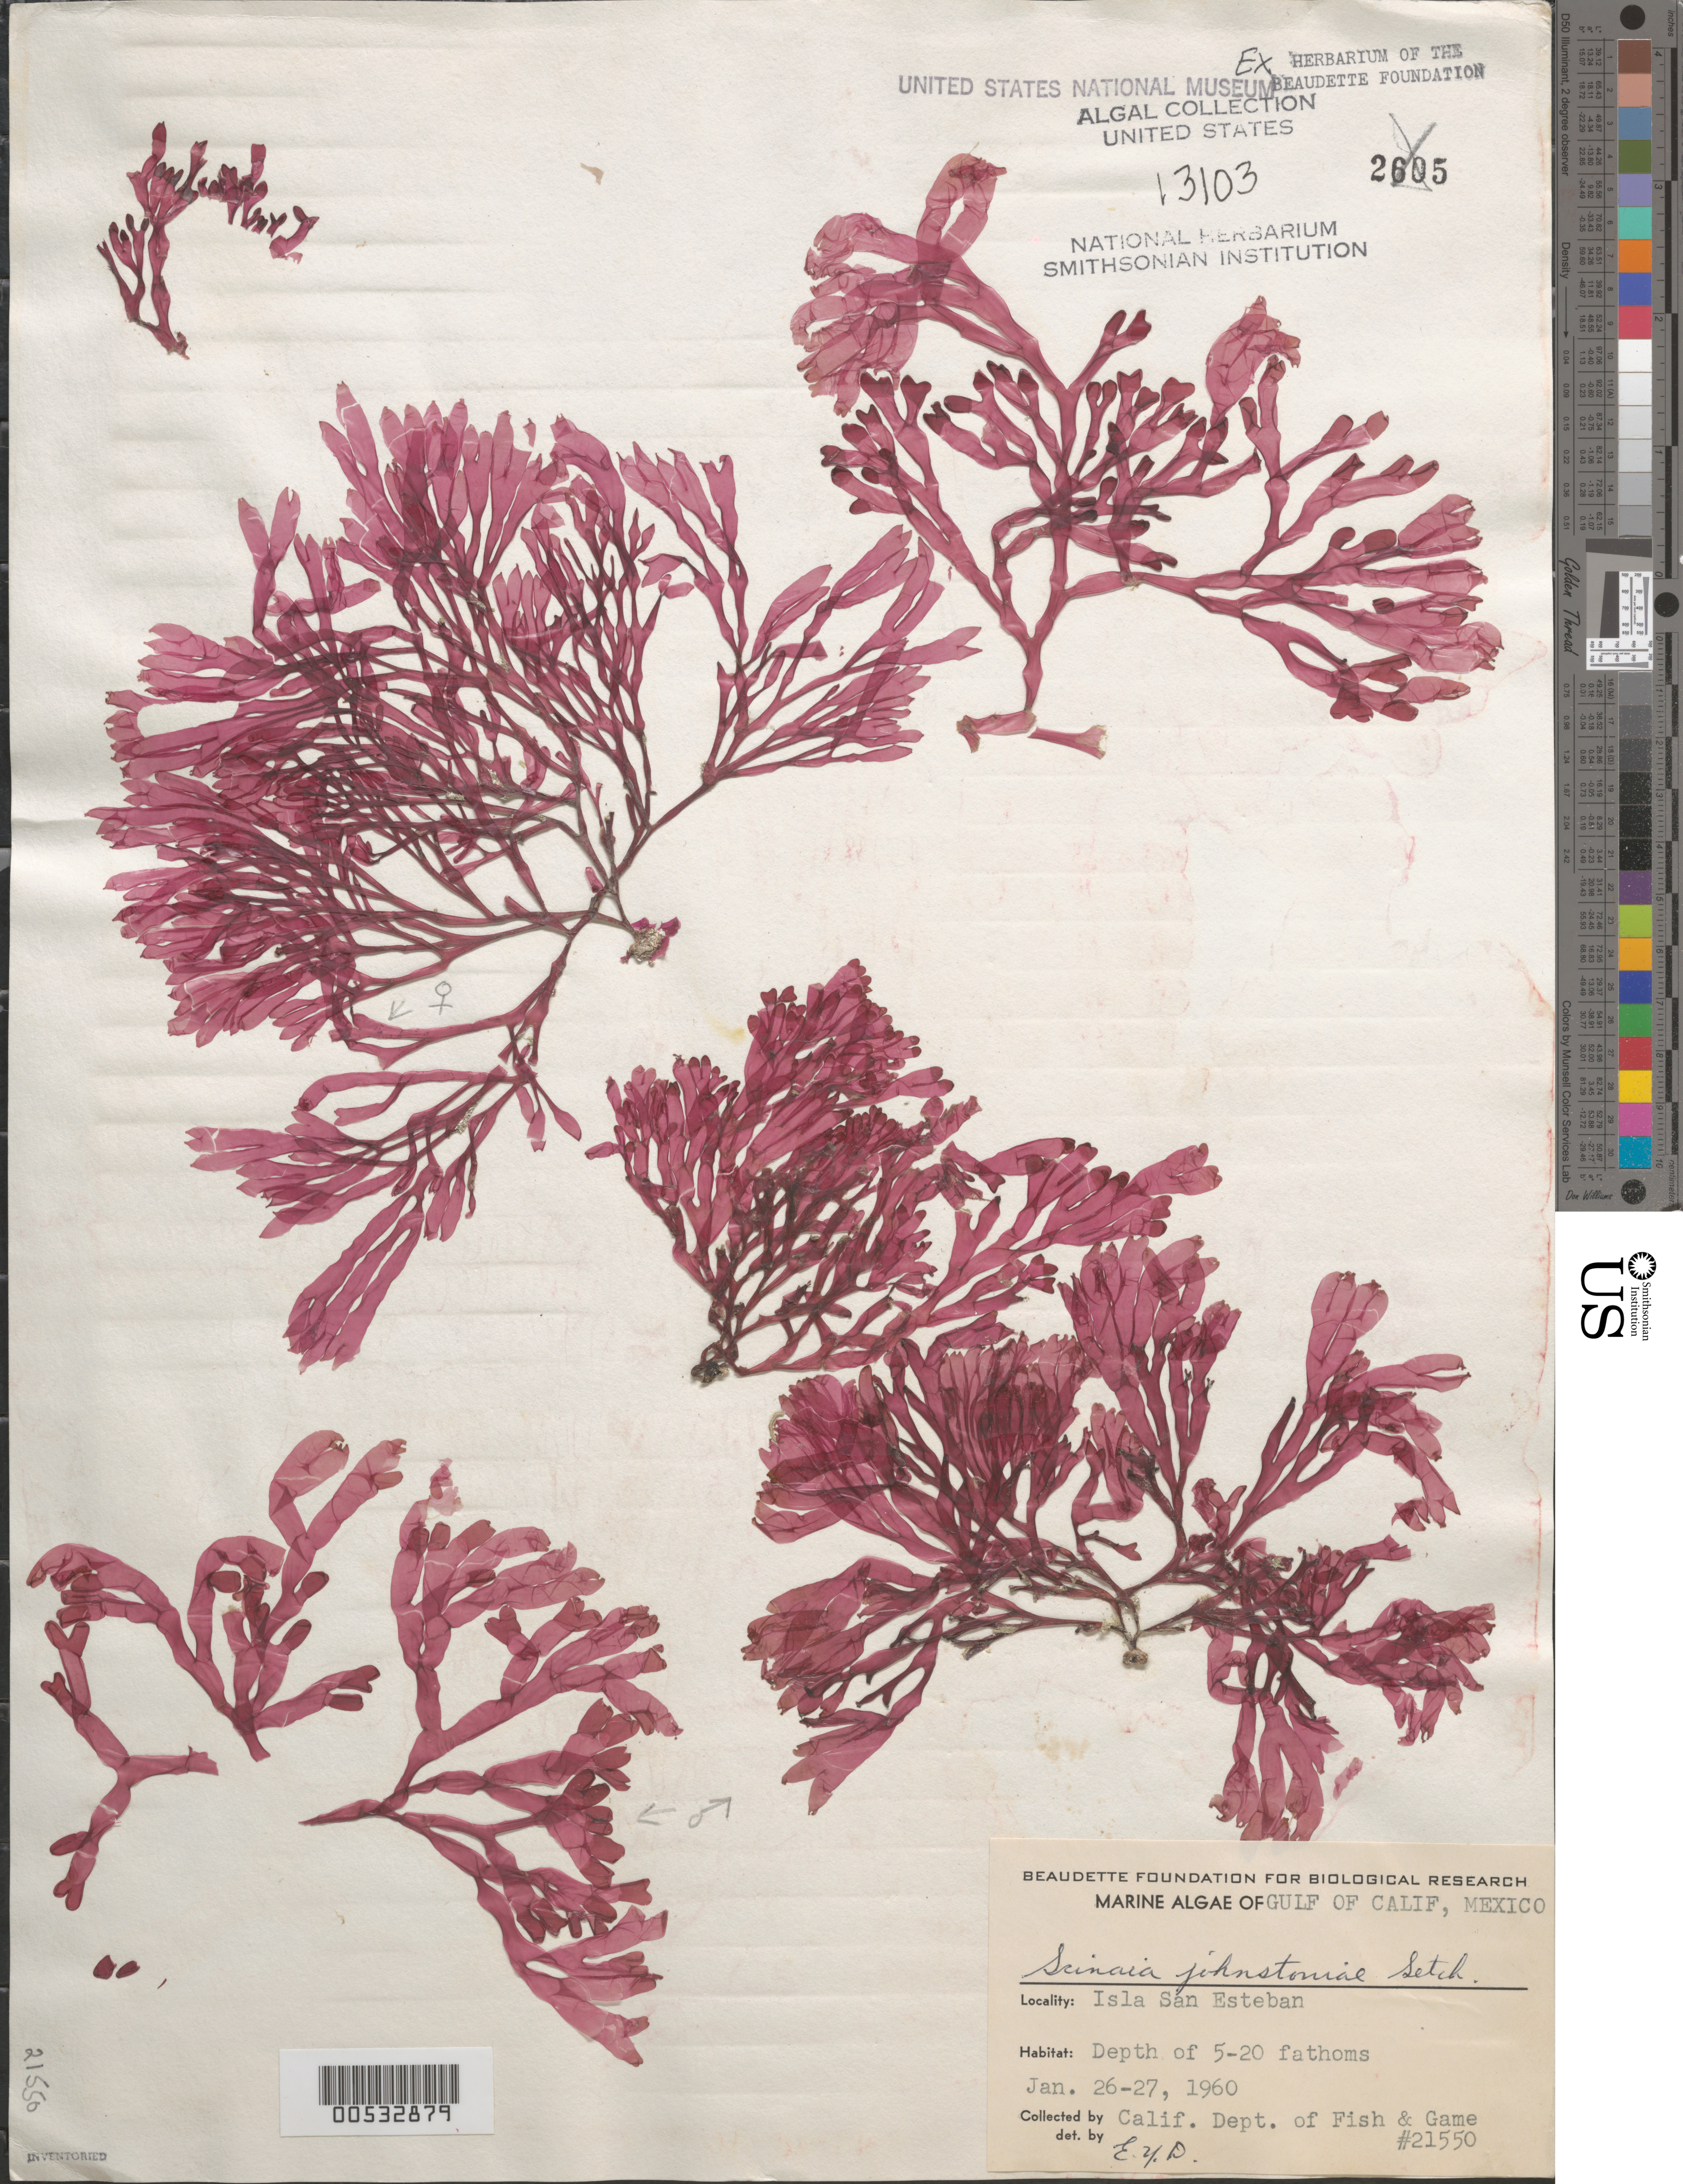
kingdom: Plantae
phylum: Rhodophyta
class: Florideophyceae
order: Nemaliales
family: Scinaiaceae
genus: Scinaia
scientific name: Scinaia johnstoniae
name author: Setch.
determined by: Dawson, E. Y.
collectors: California Dept of Fish & Game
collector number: EYD 21550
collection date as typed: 26 Jan 1960 TO 27 Jan 1960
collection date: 1960-01-26/1960-01-27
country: Mexico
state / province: Baja California Norte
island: Isla San Esteban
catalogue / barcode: US 13103